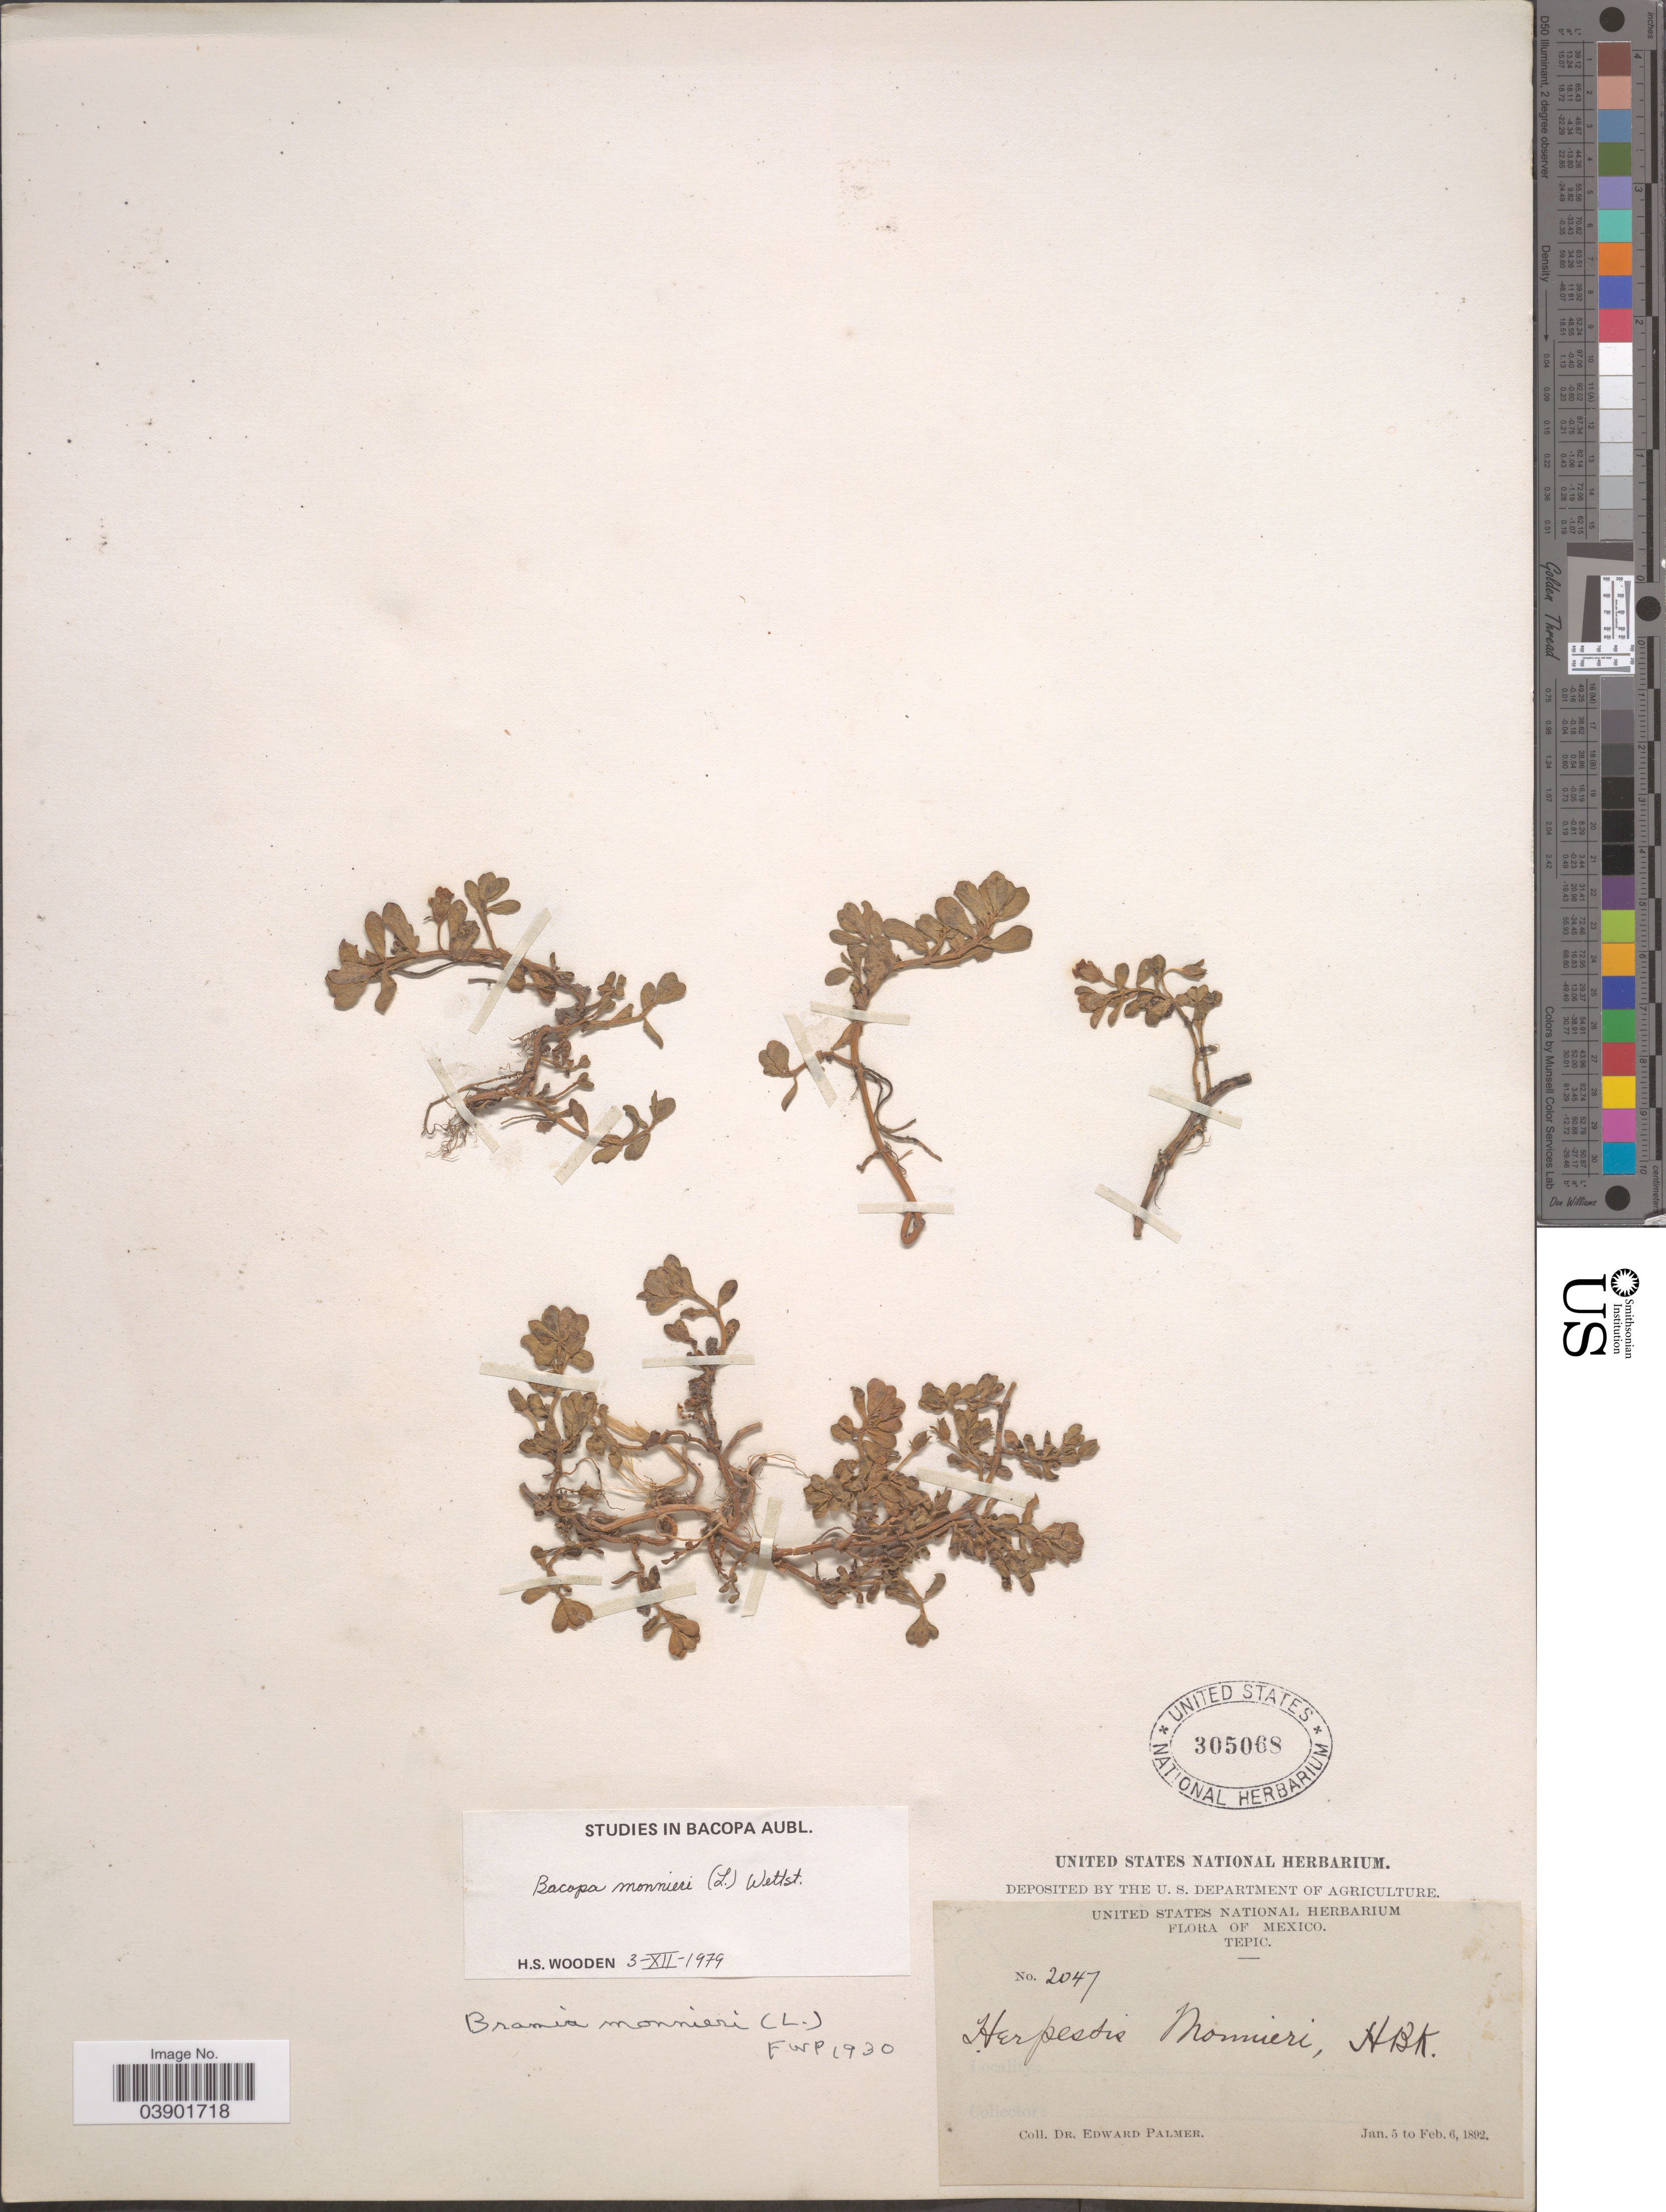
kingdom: Plantae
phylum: Tracheophyta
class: Magnoliopsida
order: Lamiales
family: Plantaginaceae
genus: Bacopa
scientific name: Bacopa monnieri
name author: (L.) Pennell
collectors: E. Palmer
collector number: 2047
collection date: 1892-01-05/1892-02-06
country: Mexico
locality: Tepic.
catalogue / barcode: US 305068